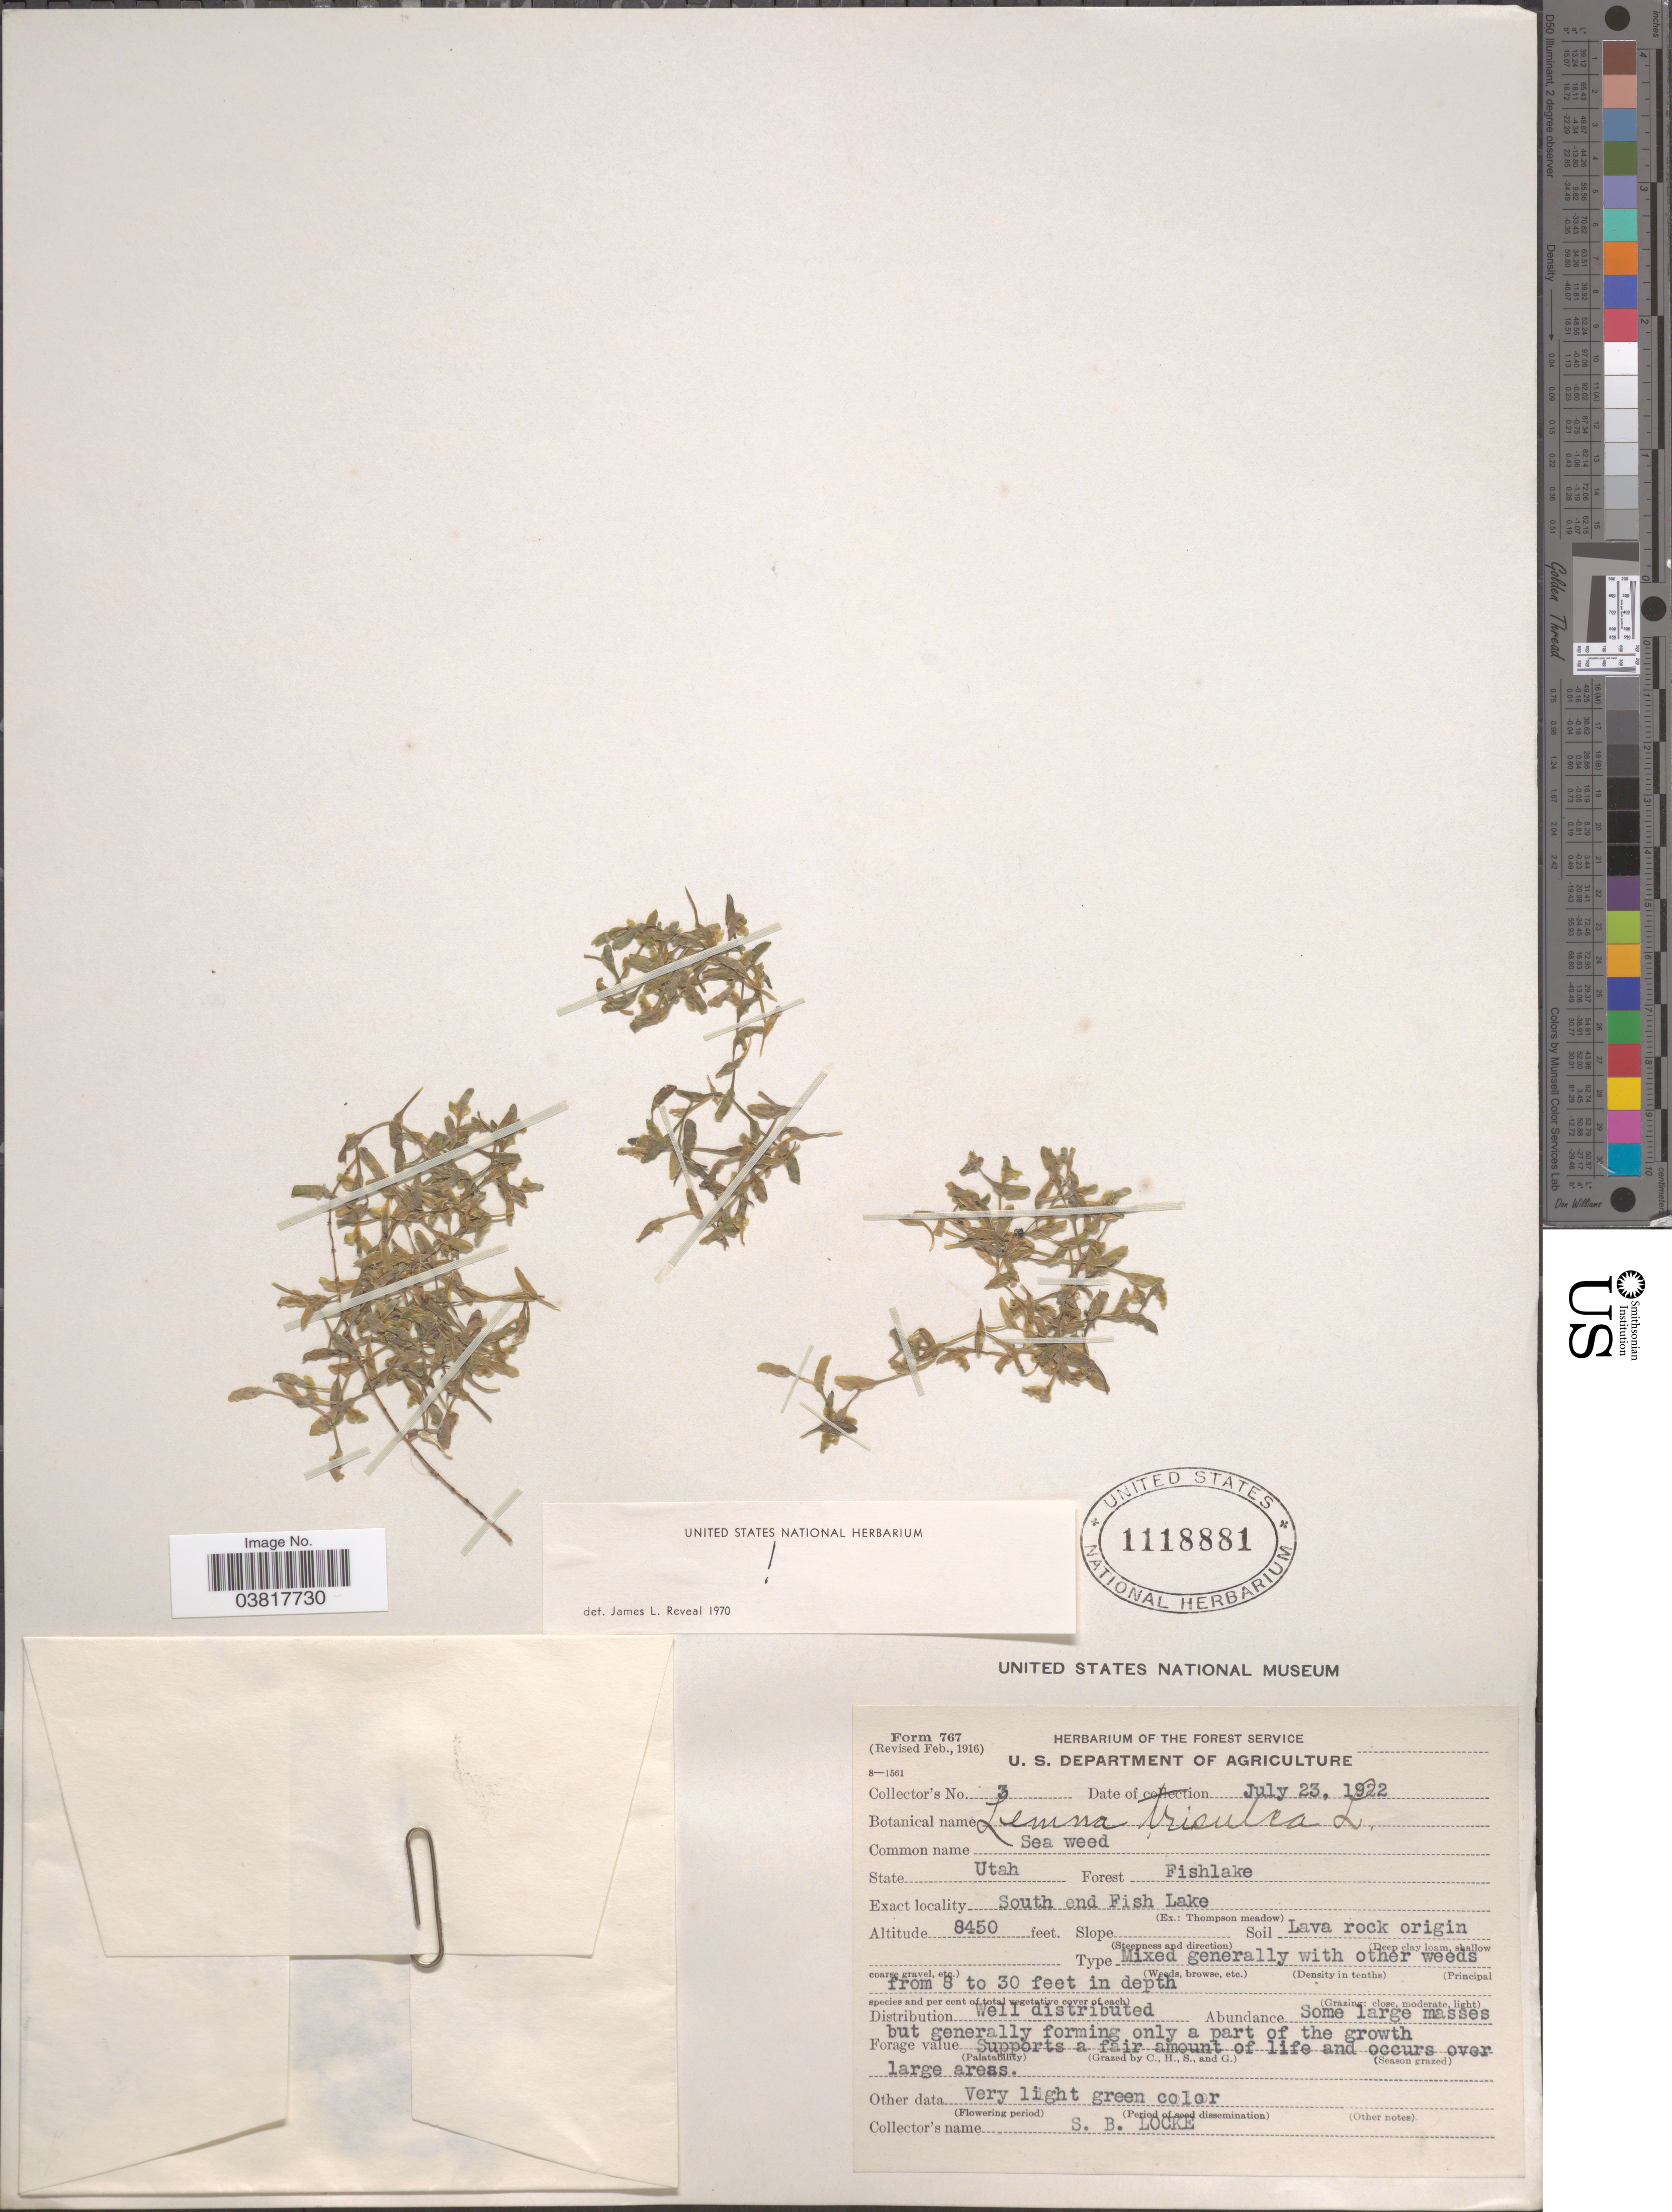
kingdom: Plantae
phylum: Tracheophyta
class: Liliopsida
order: Alismatales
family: Araceae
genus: Lemna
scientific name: Lemna trisulca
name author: L.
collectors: S. Locke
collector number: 3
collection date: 1922-07-23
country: United States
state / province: Utah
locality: Forest Fishlake. South end of Fish Lake.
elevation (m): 2576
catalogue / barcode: US 1118881